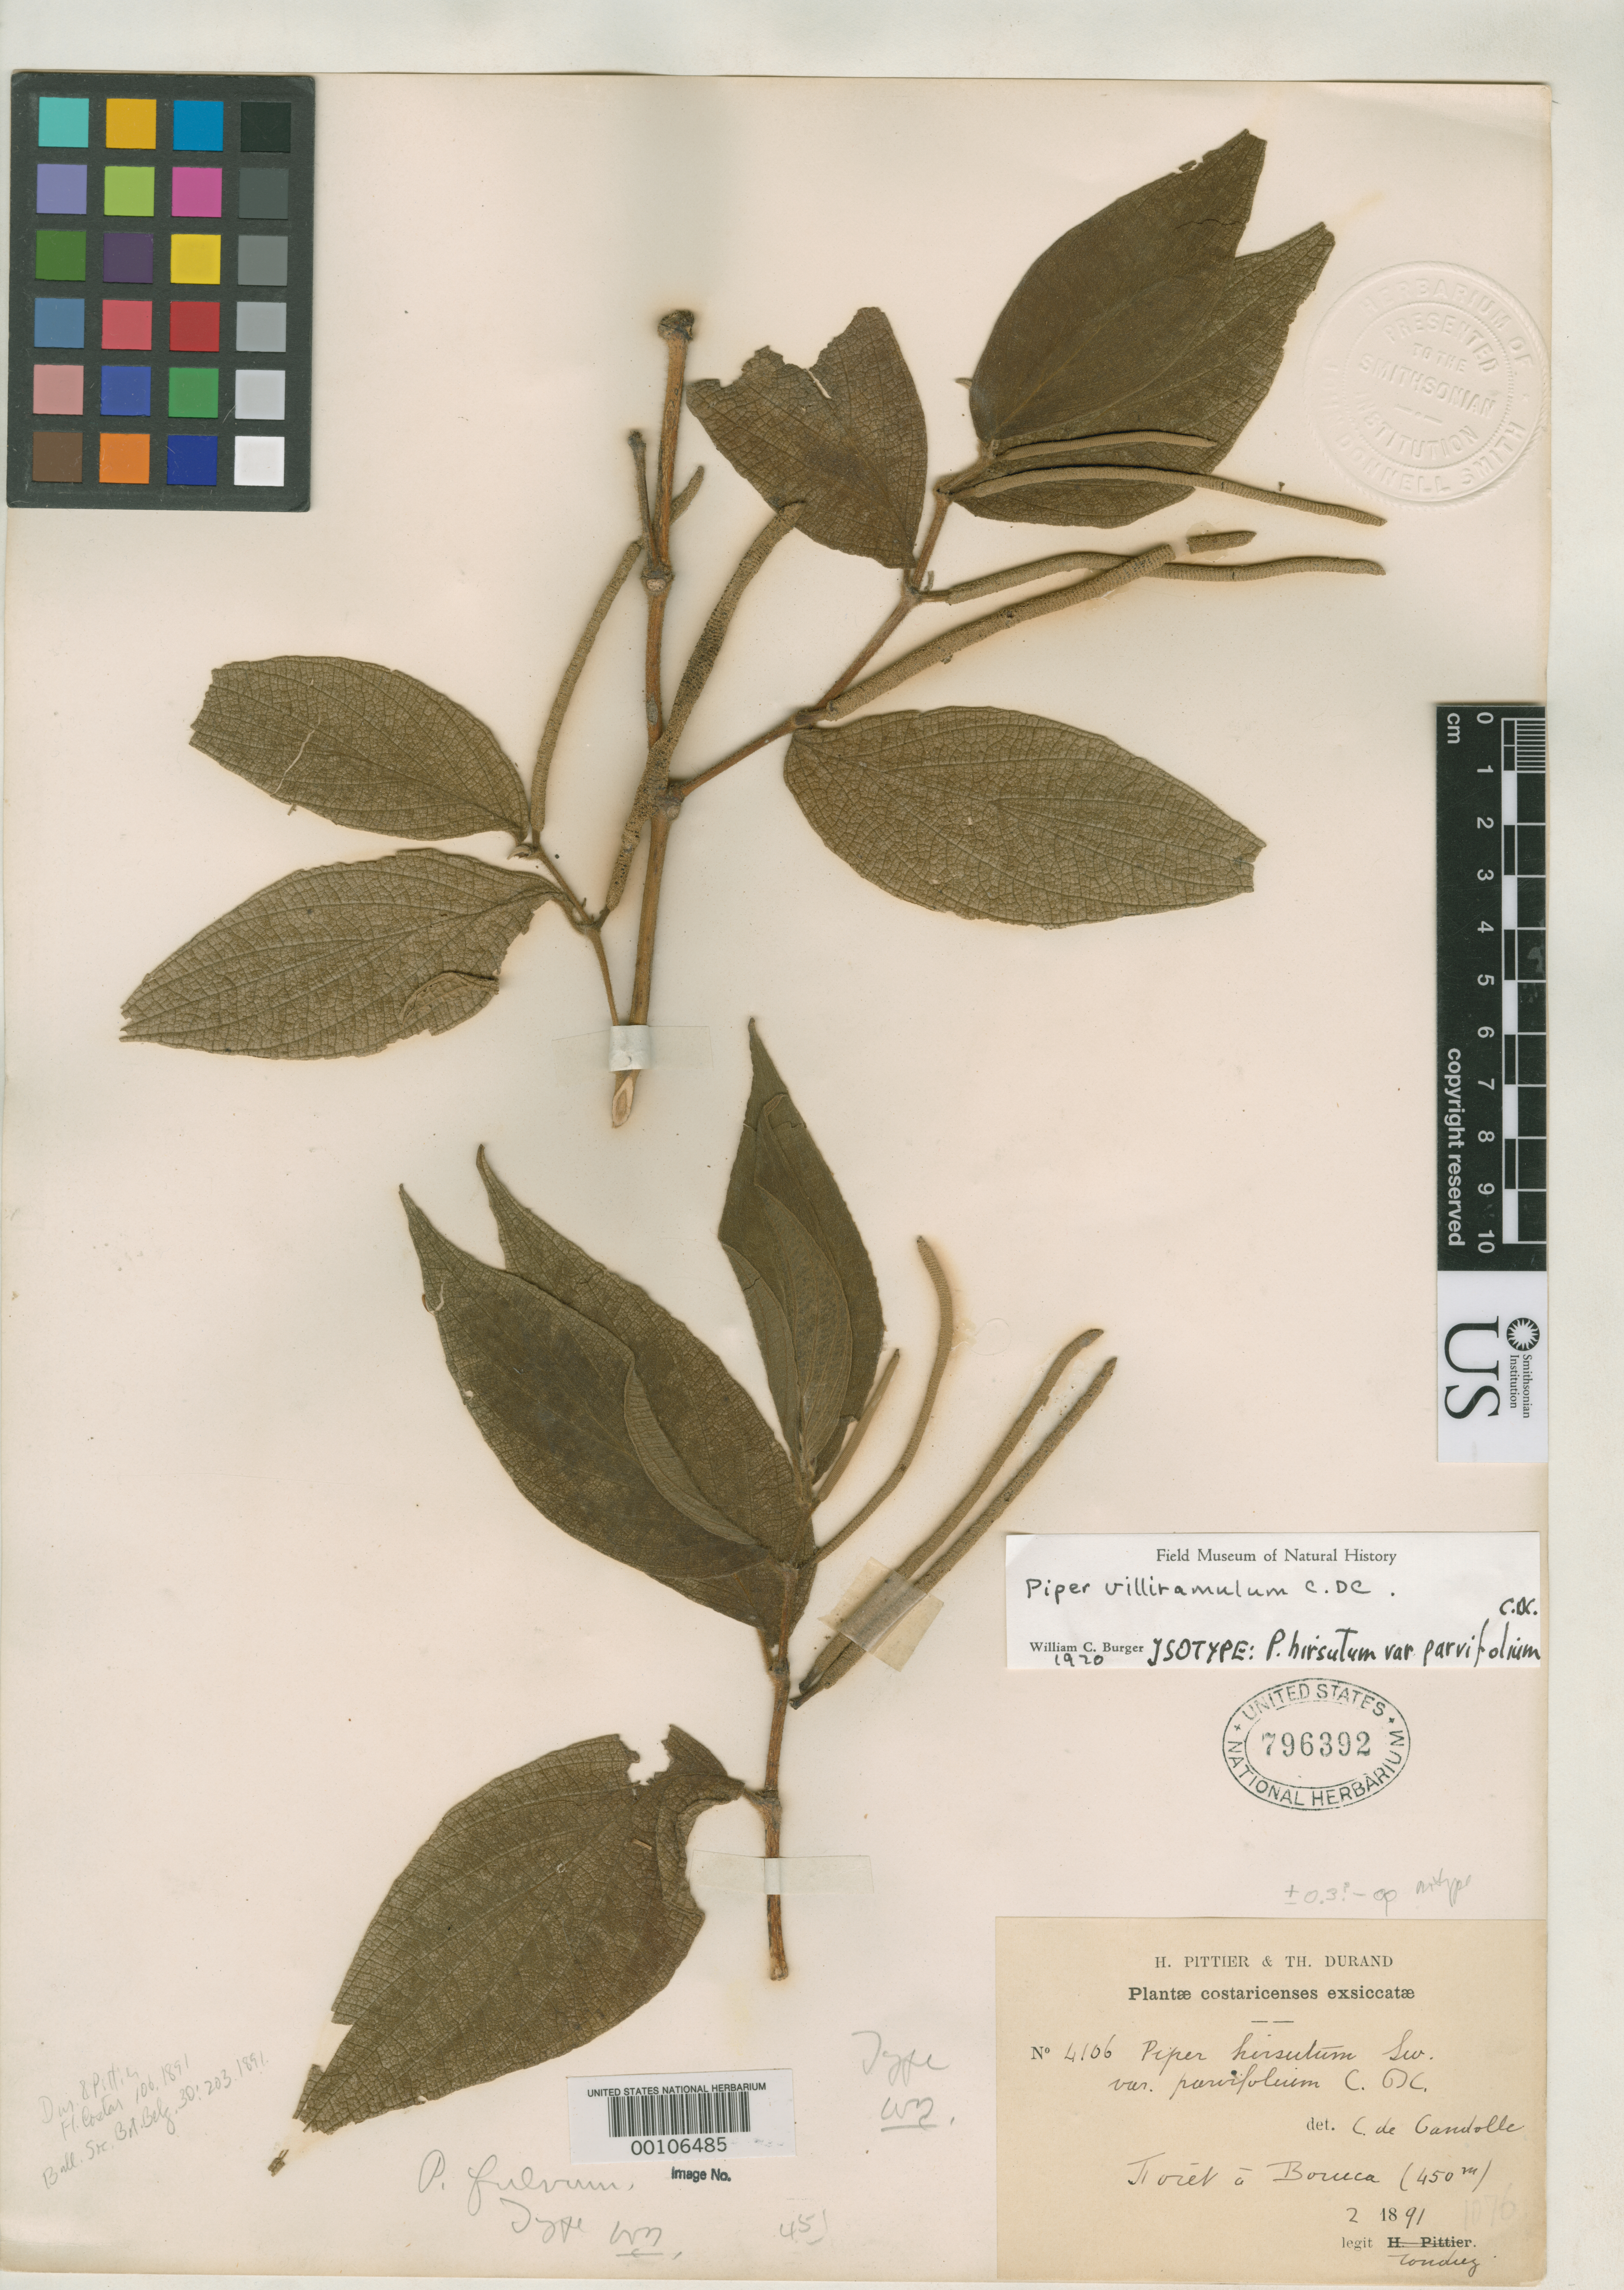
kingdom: Plantae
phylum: Tracheophyta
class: Magnoliopsida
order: Piperales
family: Piperaceae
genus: Piper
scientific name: Piper hirsutum var. parvifolium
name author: C. DC. in Durand & Pittier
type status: Isotype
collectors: A. Tonduz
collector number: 4106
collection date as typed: Feb 1891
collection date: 1891-02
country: Costa Rica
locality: Foret a Boruca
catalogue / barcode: US 796392